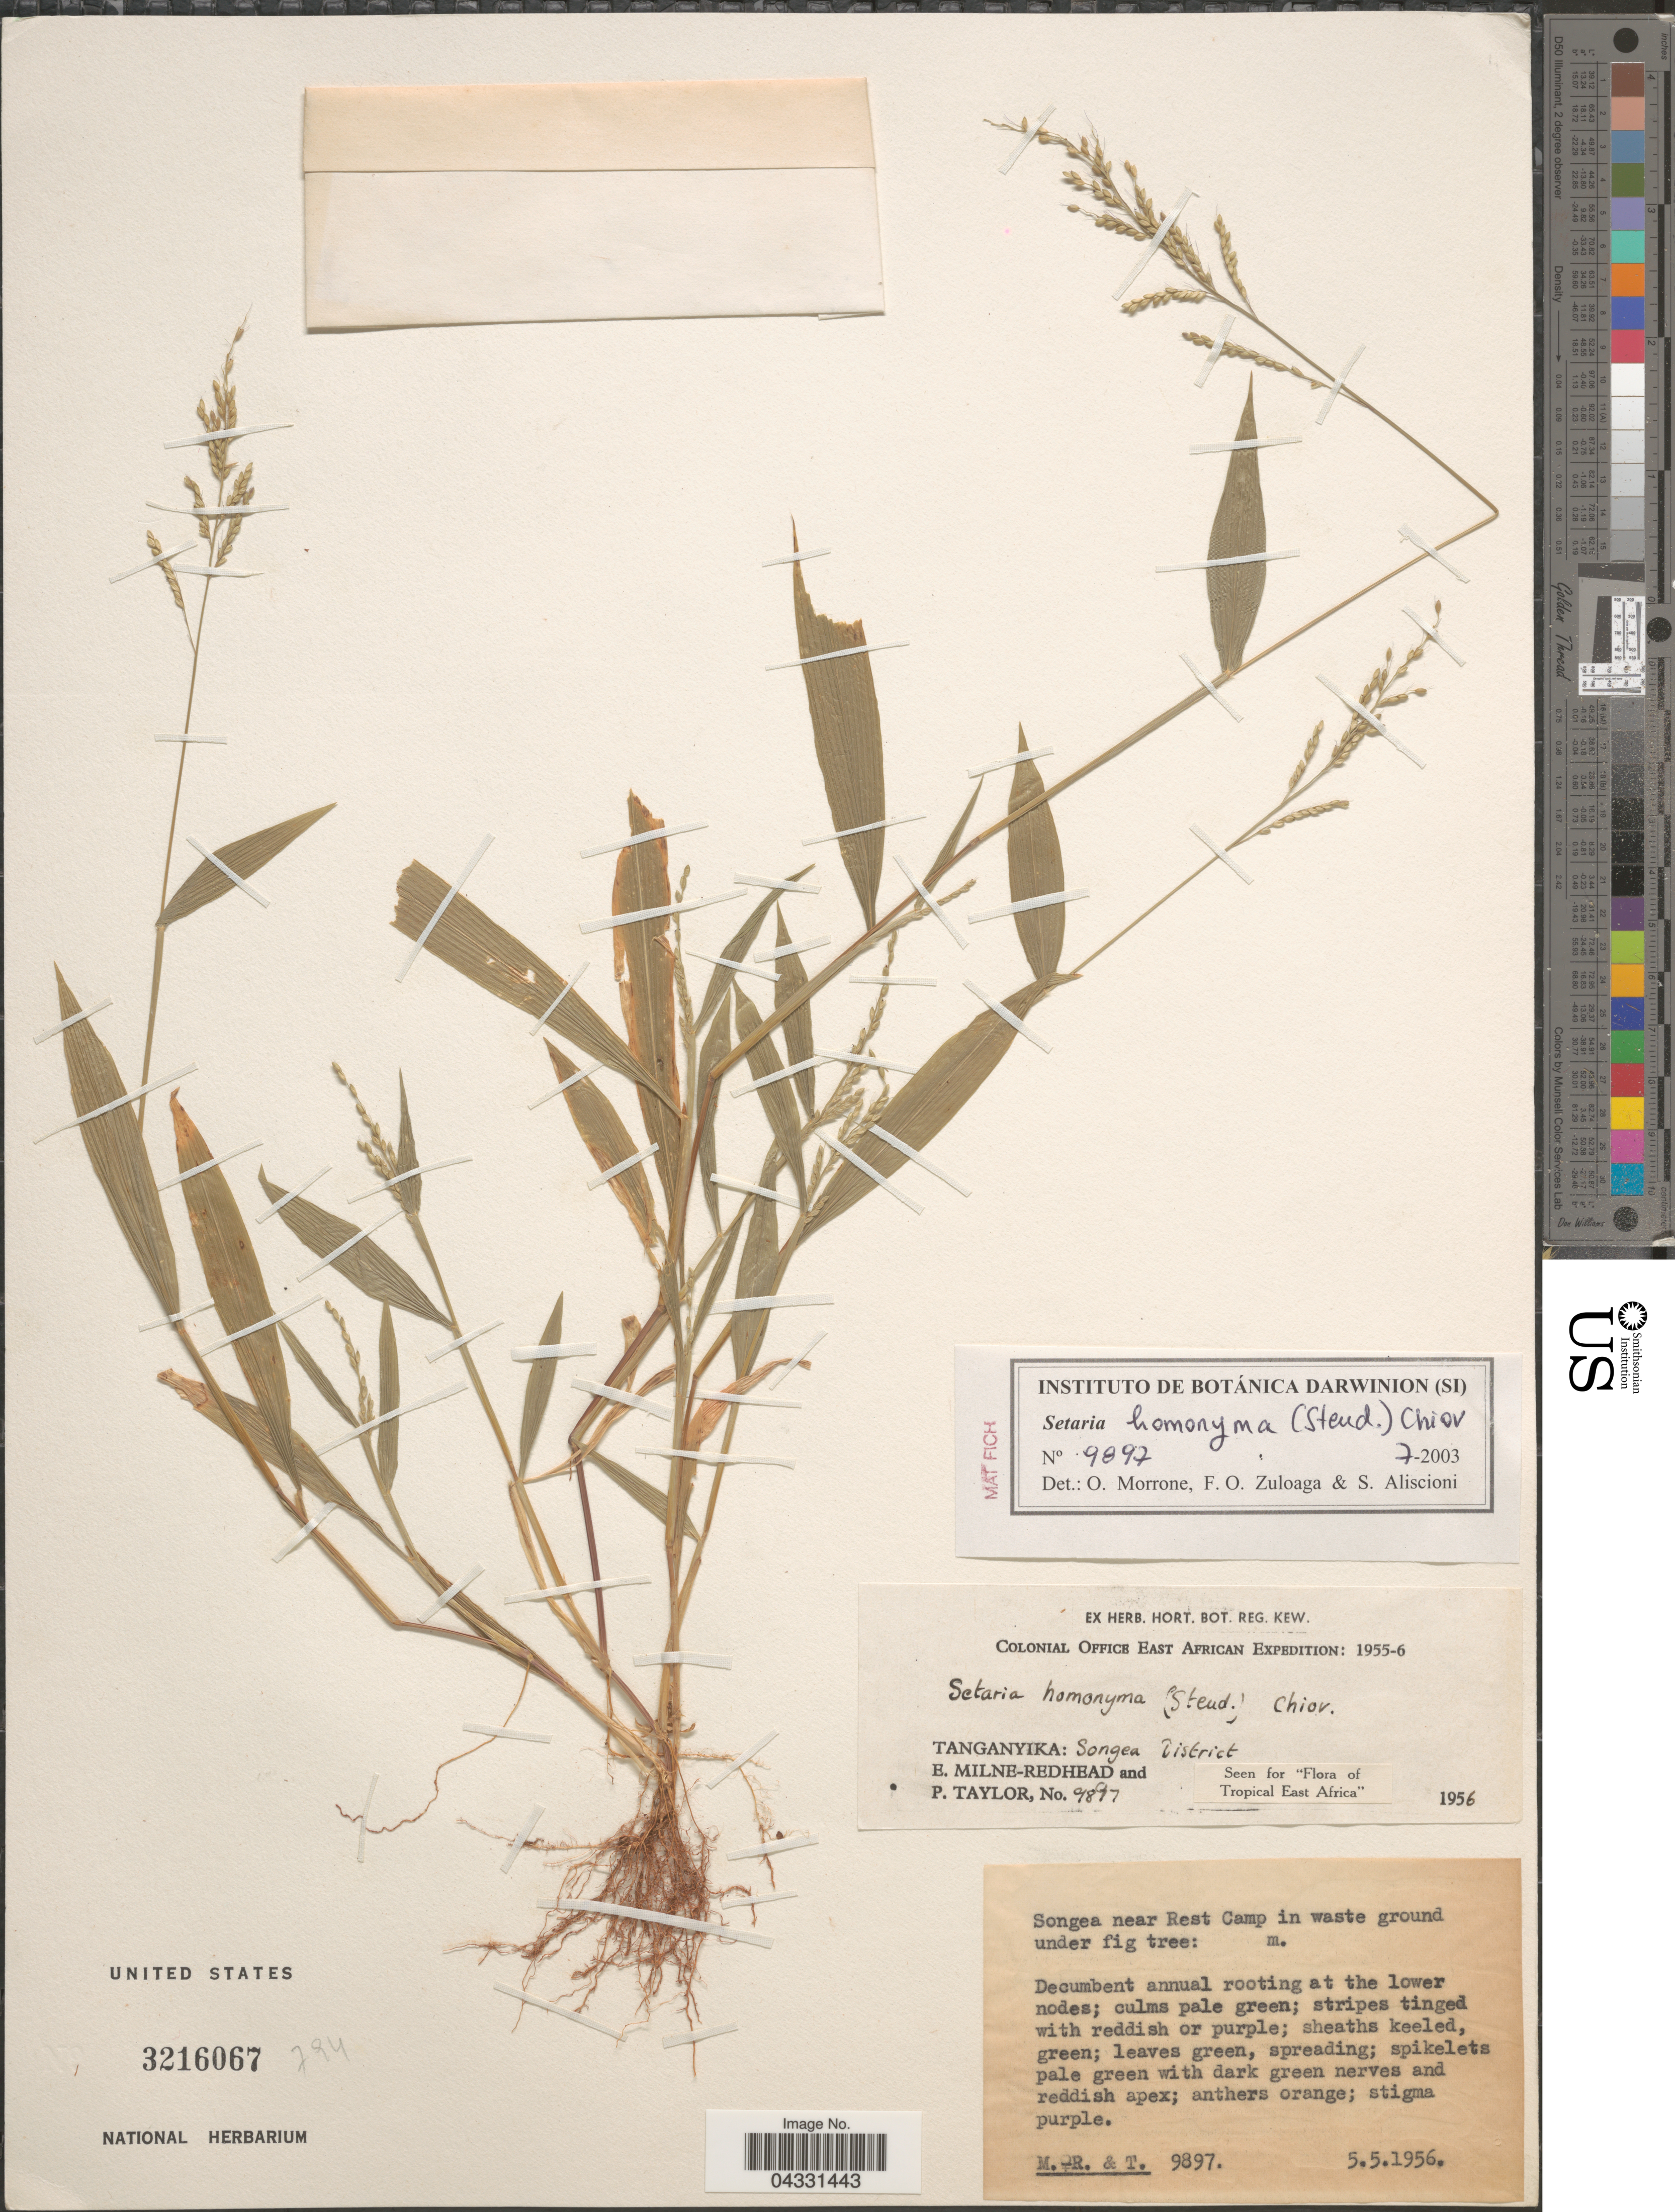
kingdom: Plantae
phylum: Tracheophyta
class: Liliopsida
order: Poales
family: Poaceae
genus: Setaria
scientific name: Setaria homonyma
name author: (Steud.) Chiov.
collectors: E. W. Milne-Redhead & P. Taylor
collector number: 9897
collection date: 1956-05-05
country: Tanzania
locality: Colonial Office East African Expedition: 1955-6. Tanganyika: Songea District. Songea near Rest Camp in waste ground under fig tree.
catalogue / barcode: US 3216067